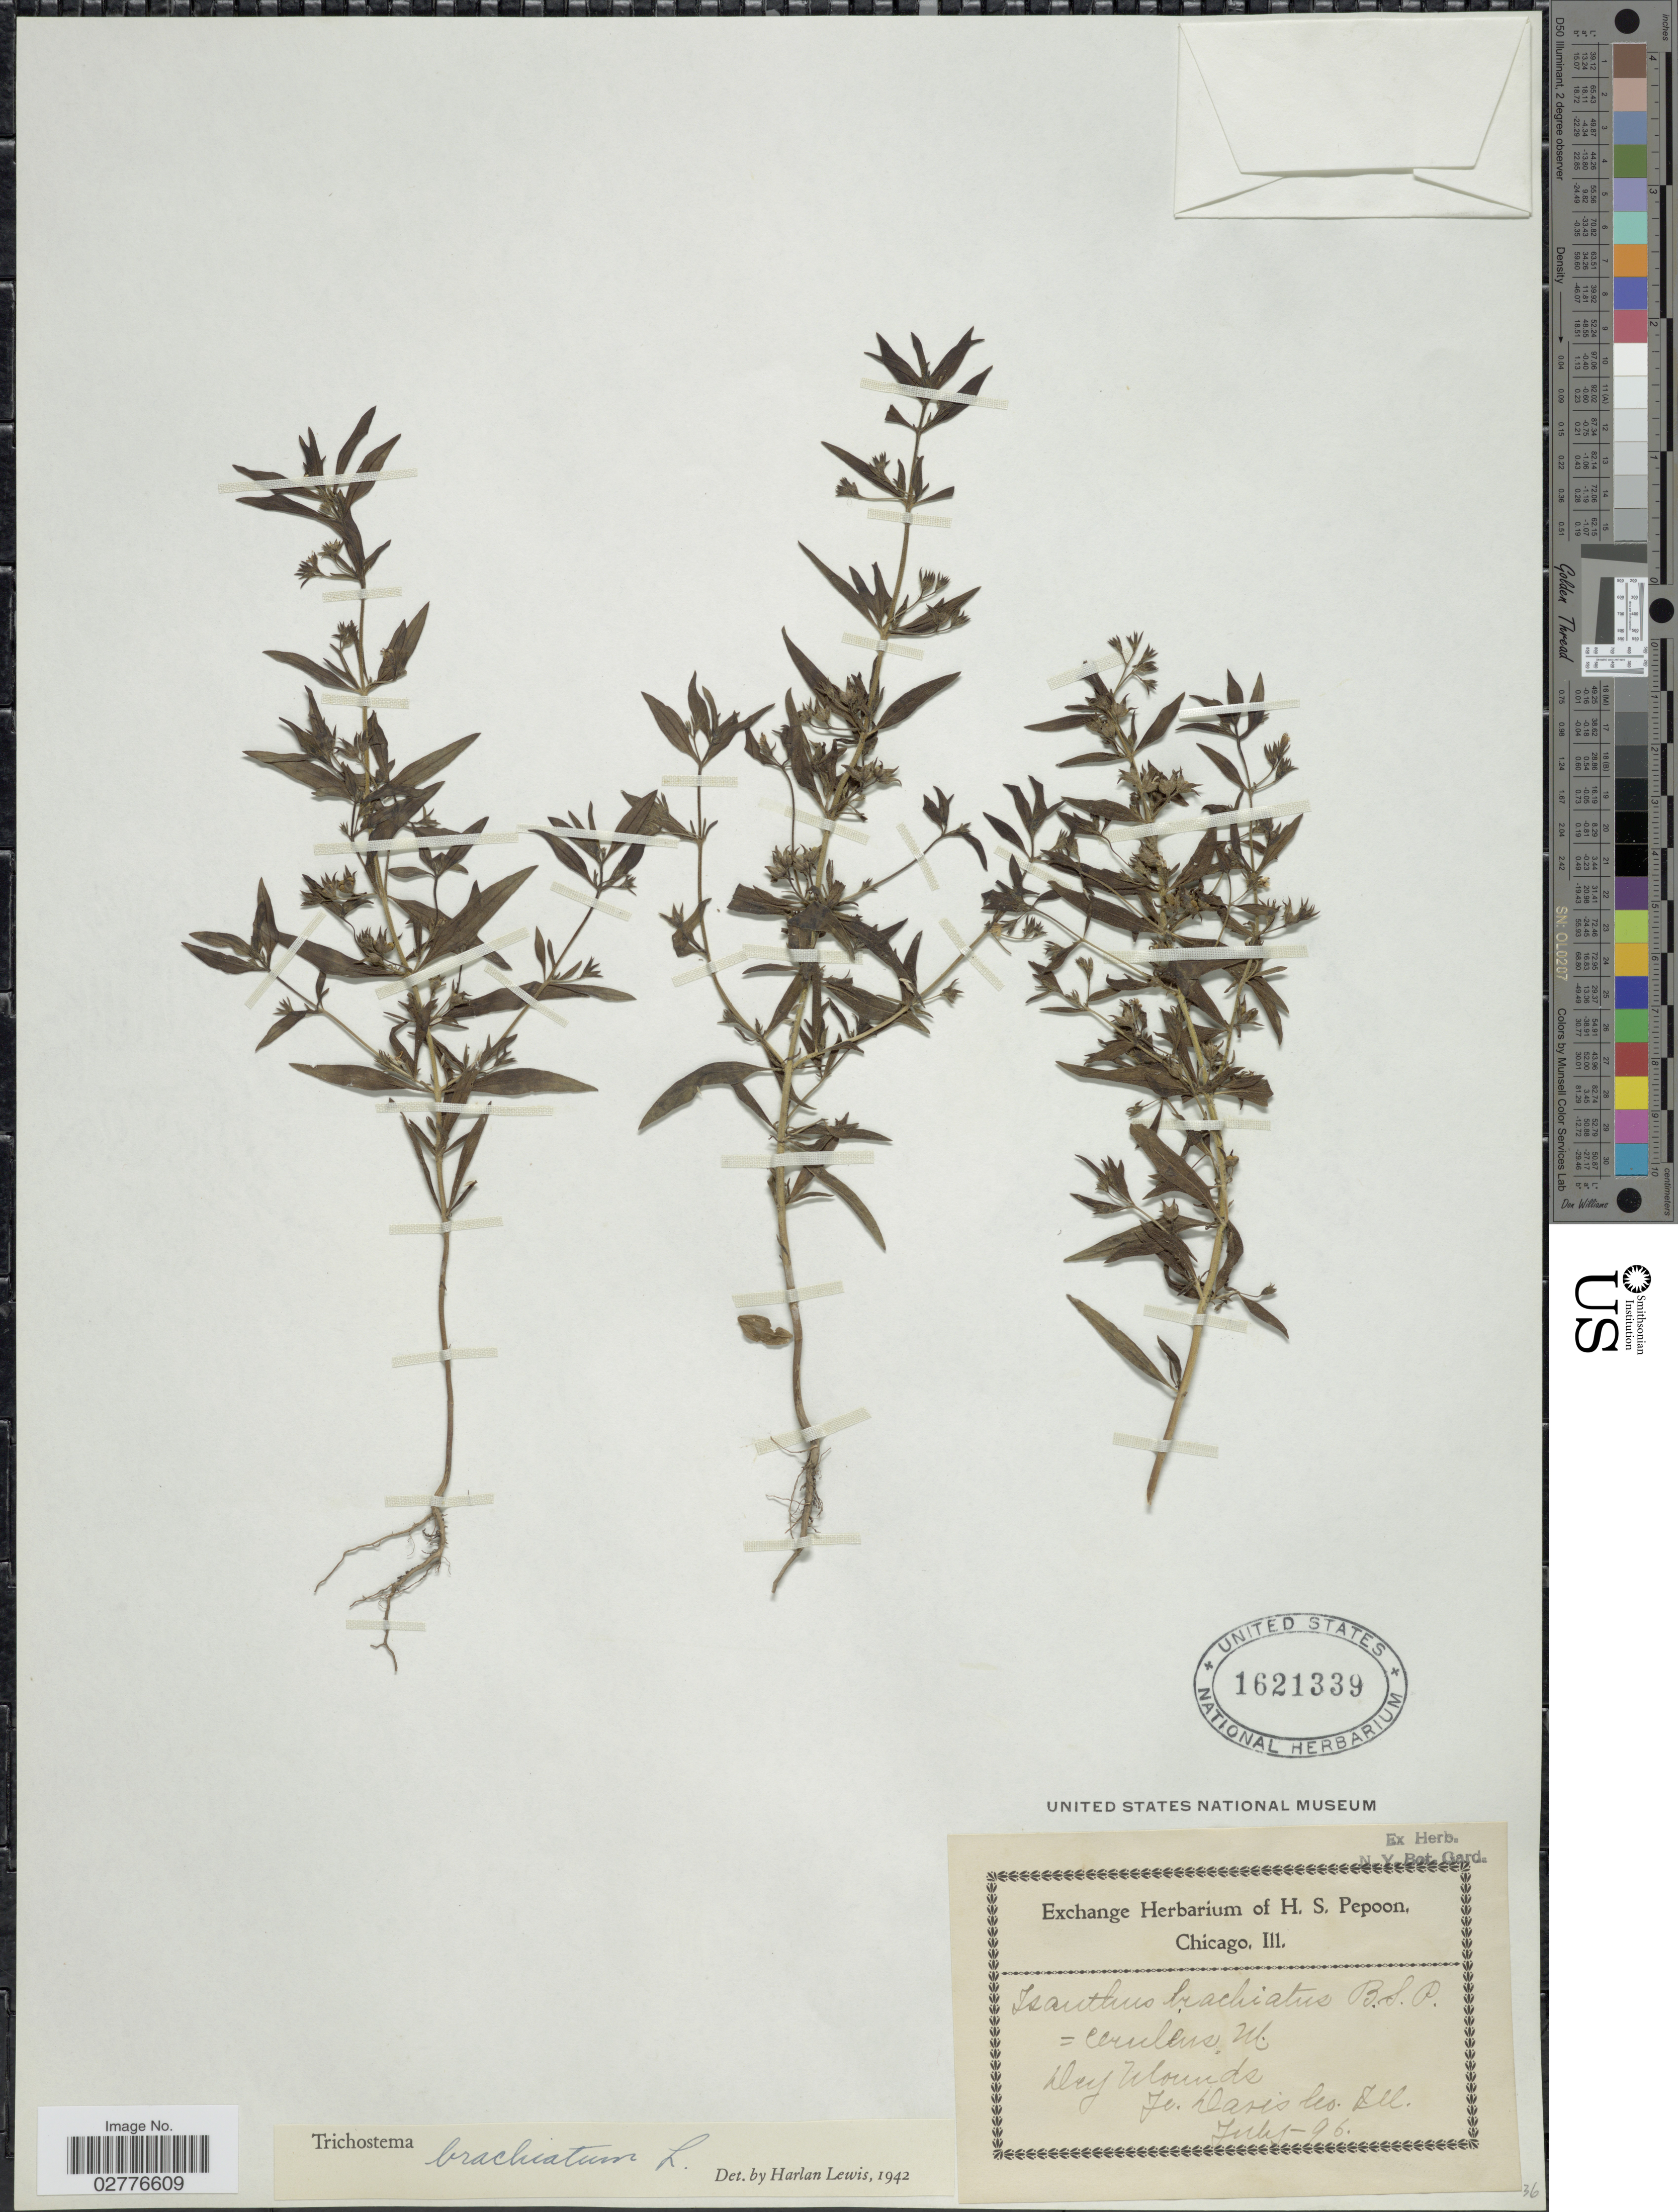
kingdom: Plantae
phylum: Tracheophyta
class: Magnoliopsida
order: Lamiales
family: Lamiaceae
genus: Trichostema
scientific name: Trichostema brachiatum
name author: L.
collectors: ex herb. H. S. Pepoon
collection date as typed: Transcribed d/m/y: /7/96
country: United States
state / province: Illinois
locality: Dry Wounds, Jc. Davis Co.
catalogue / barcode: US 1621339